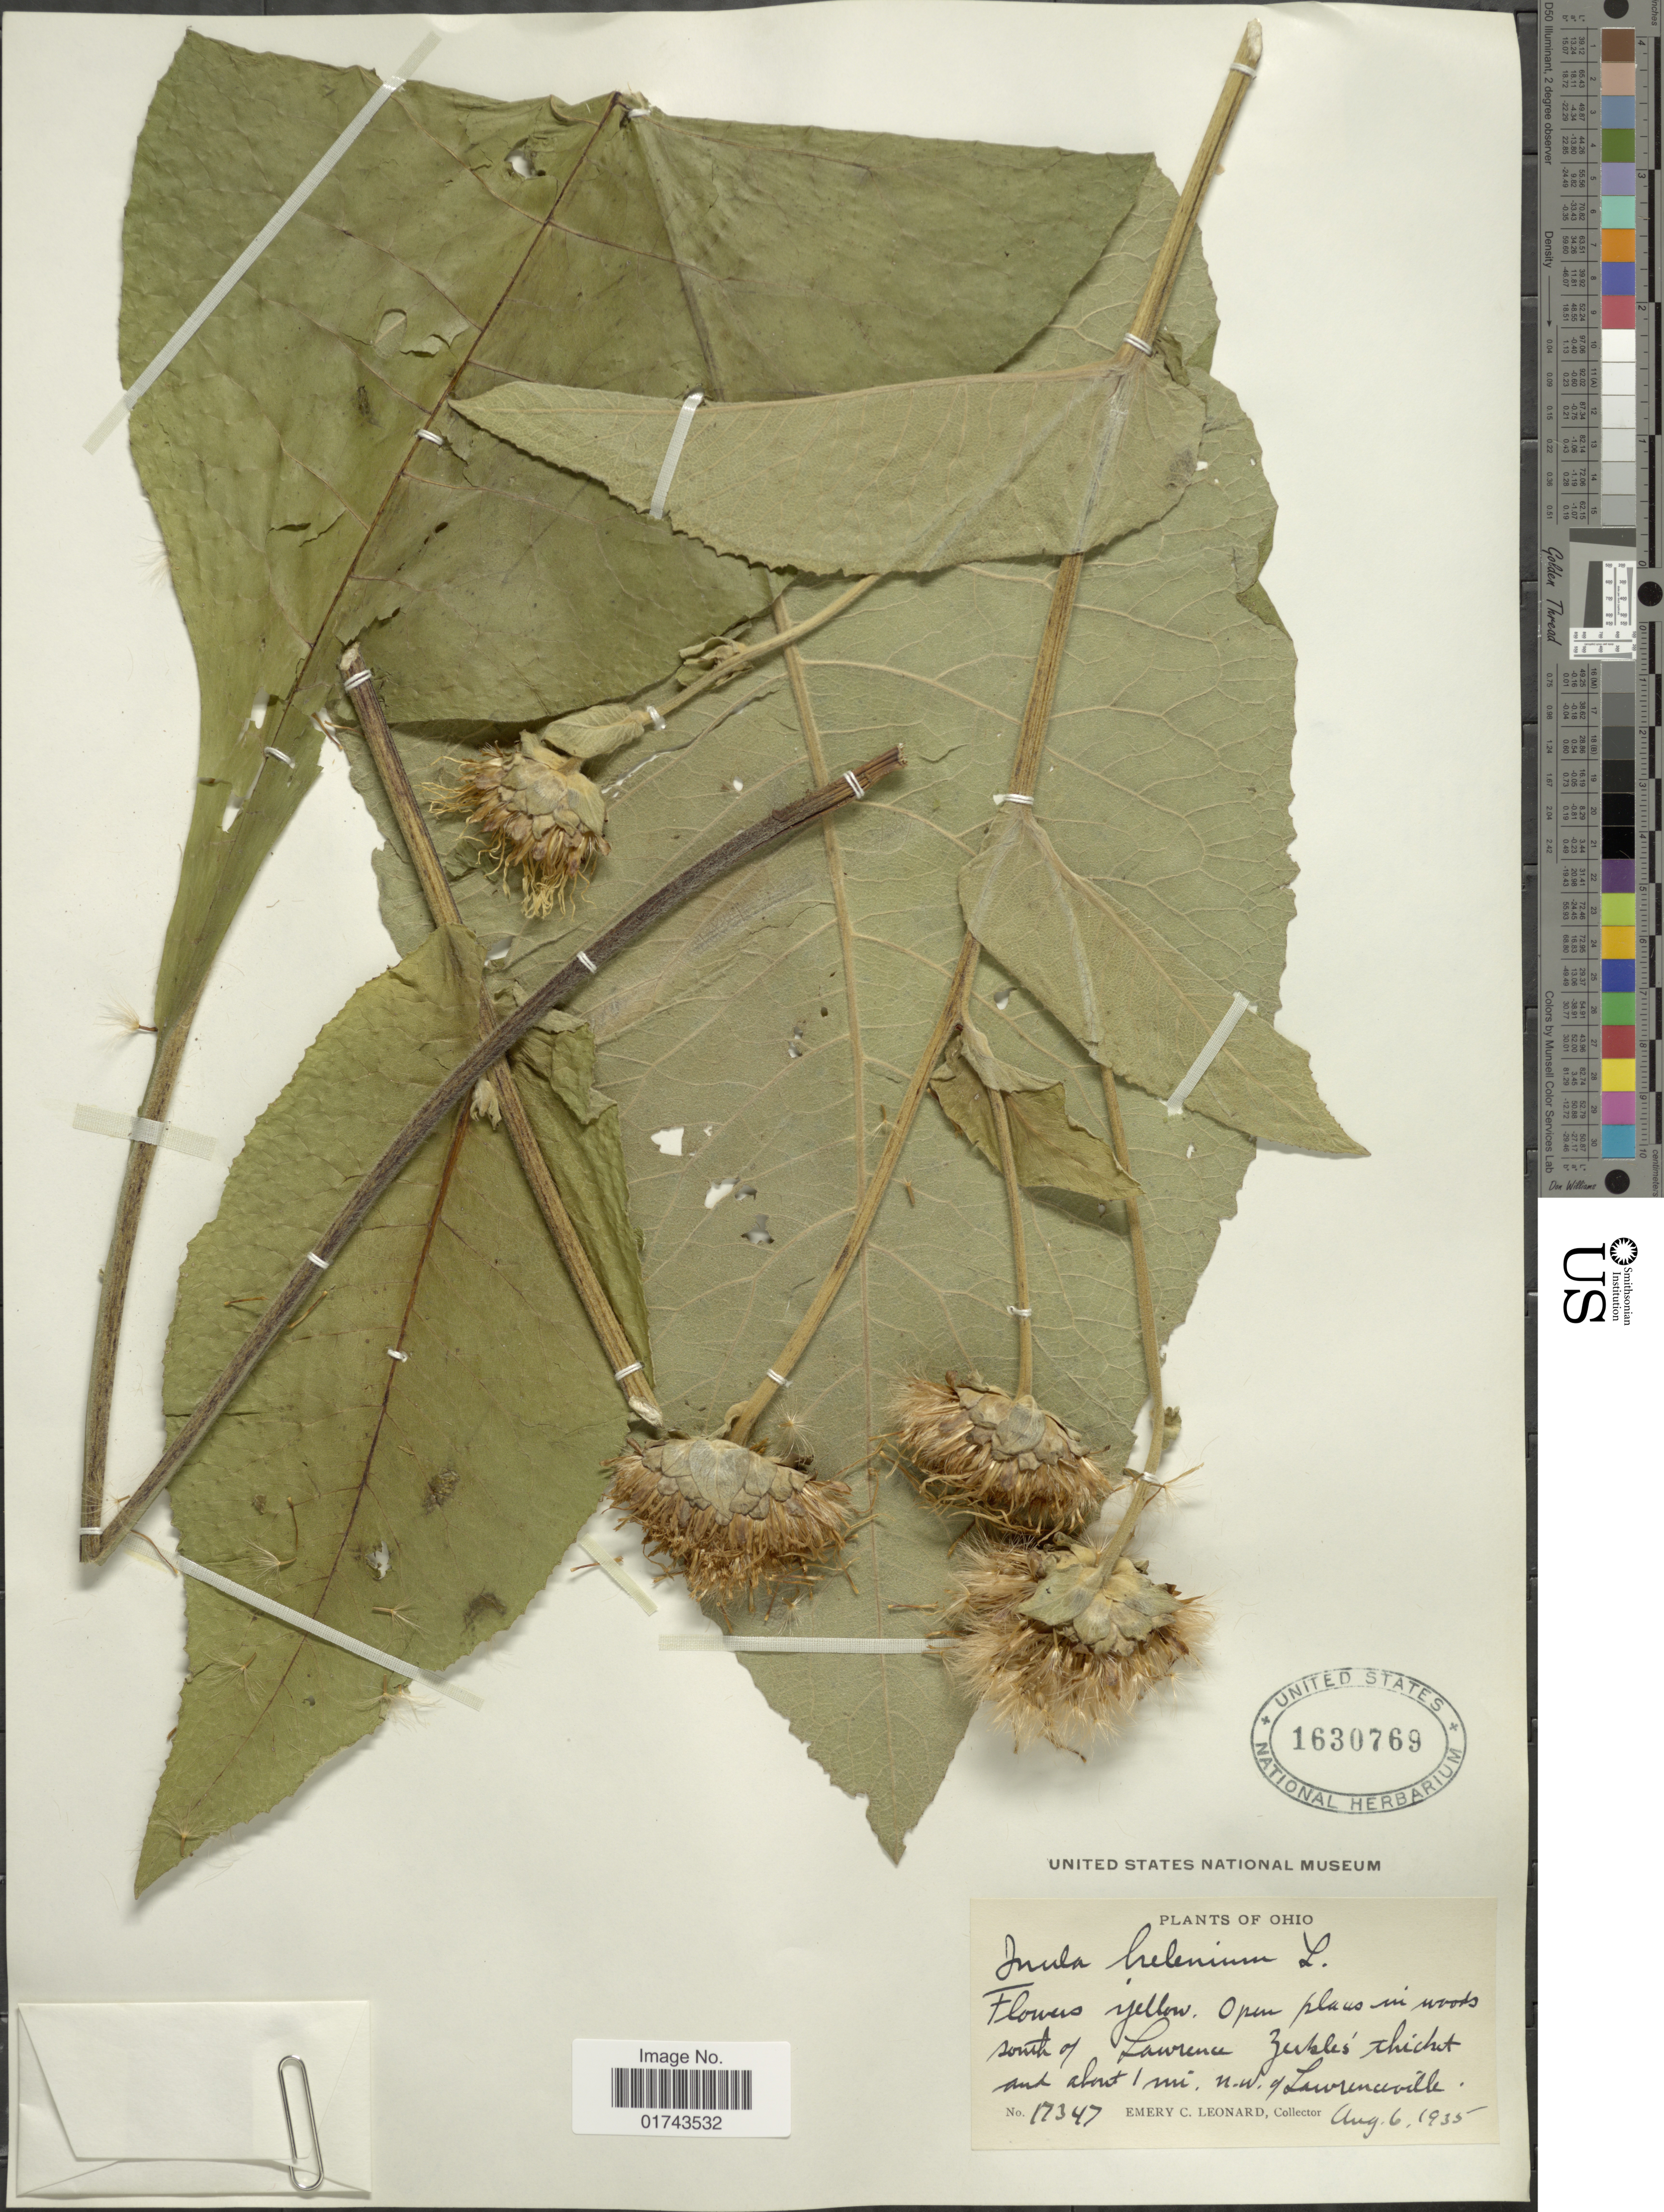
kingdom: Plantae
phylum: Tracheophyta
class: Magnoliopsida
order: Asterales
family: Asteraceae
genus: Inula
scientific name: Inula helenium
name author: L.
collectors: E. C. Leonard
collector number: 17347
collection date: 1935-08-06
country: United States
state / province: Ohio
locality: Open places in woods south of Lawrence Zerkles' thicket and about 1 mi. n.w. of Lawrenceville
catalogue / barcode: US 1630769